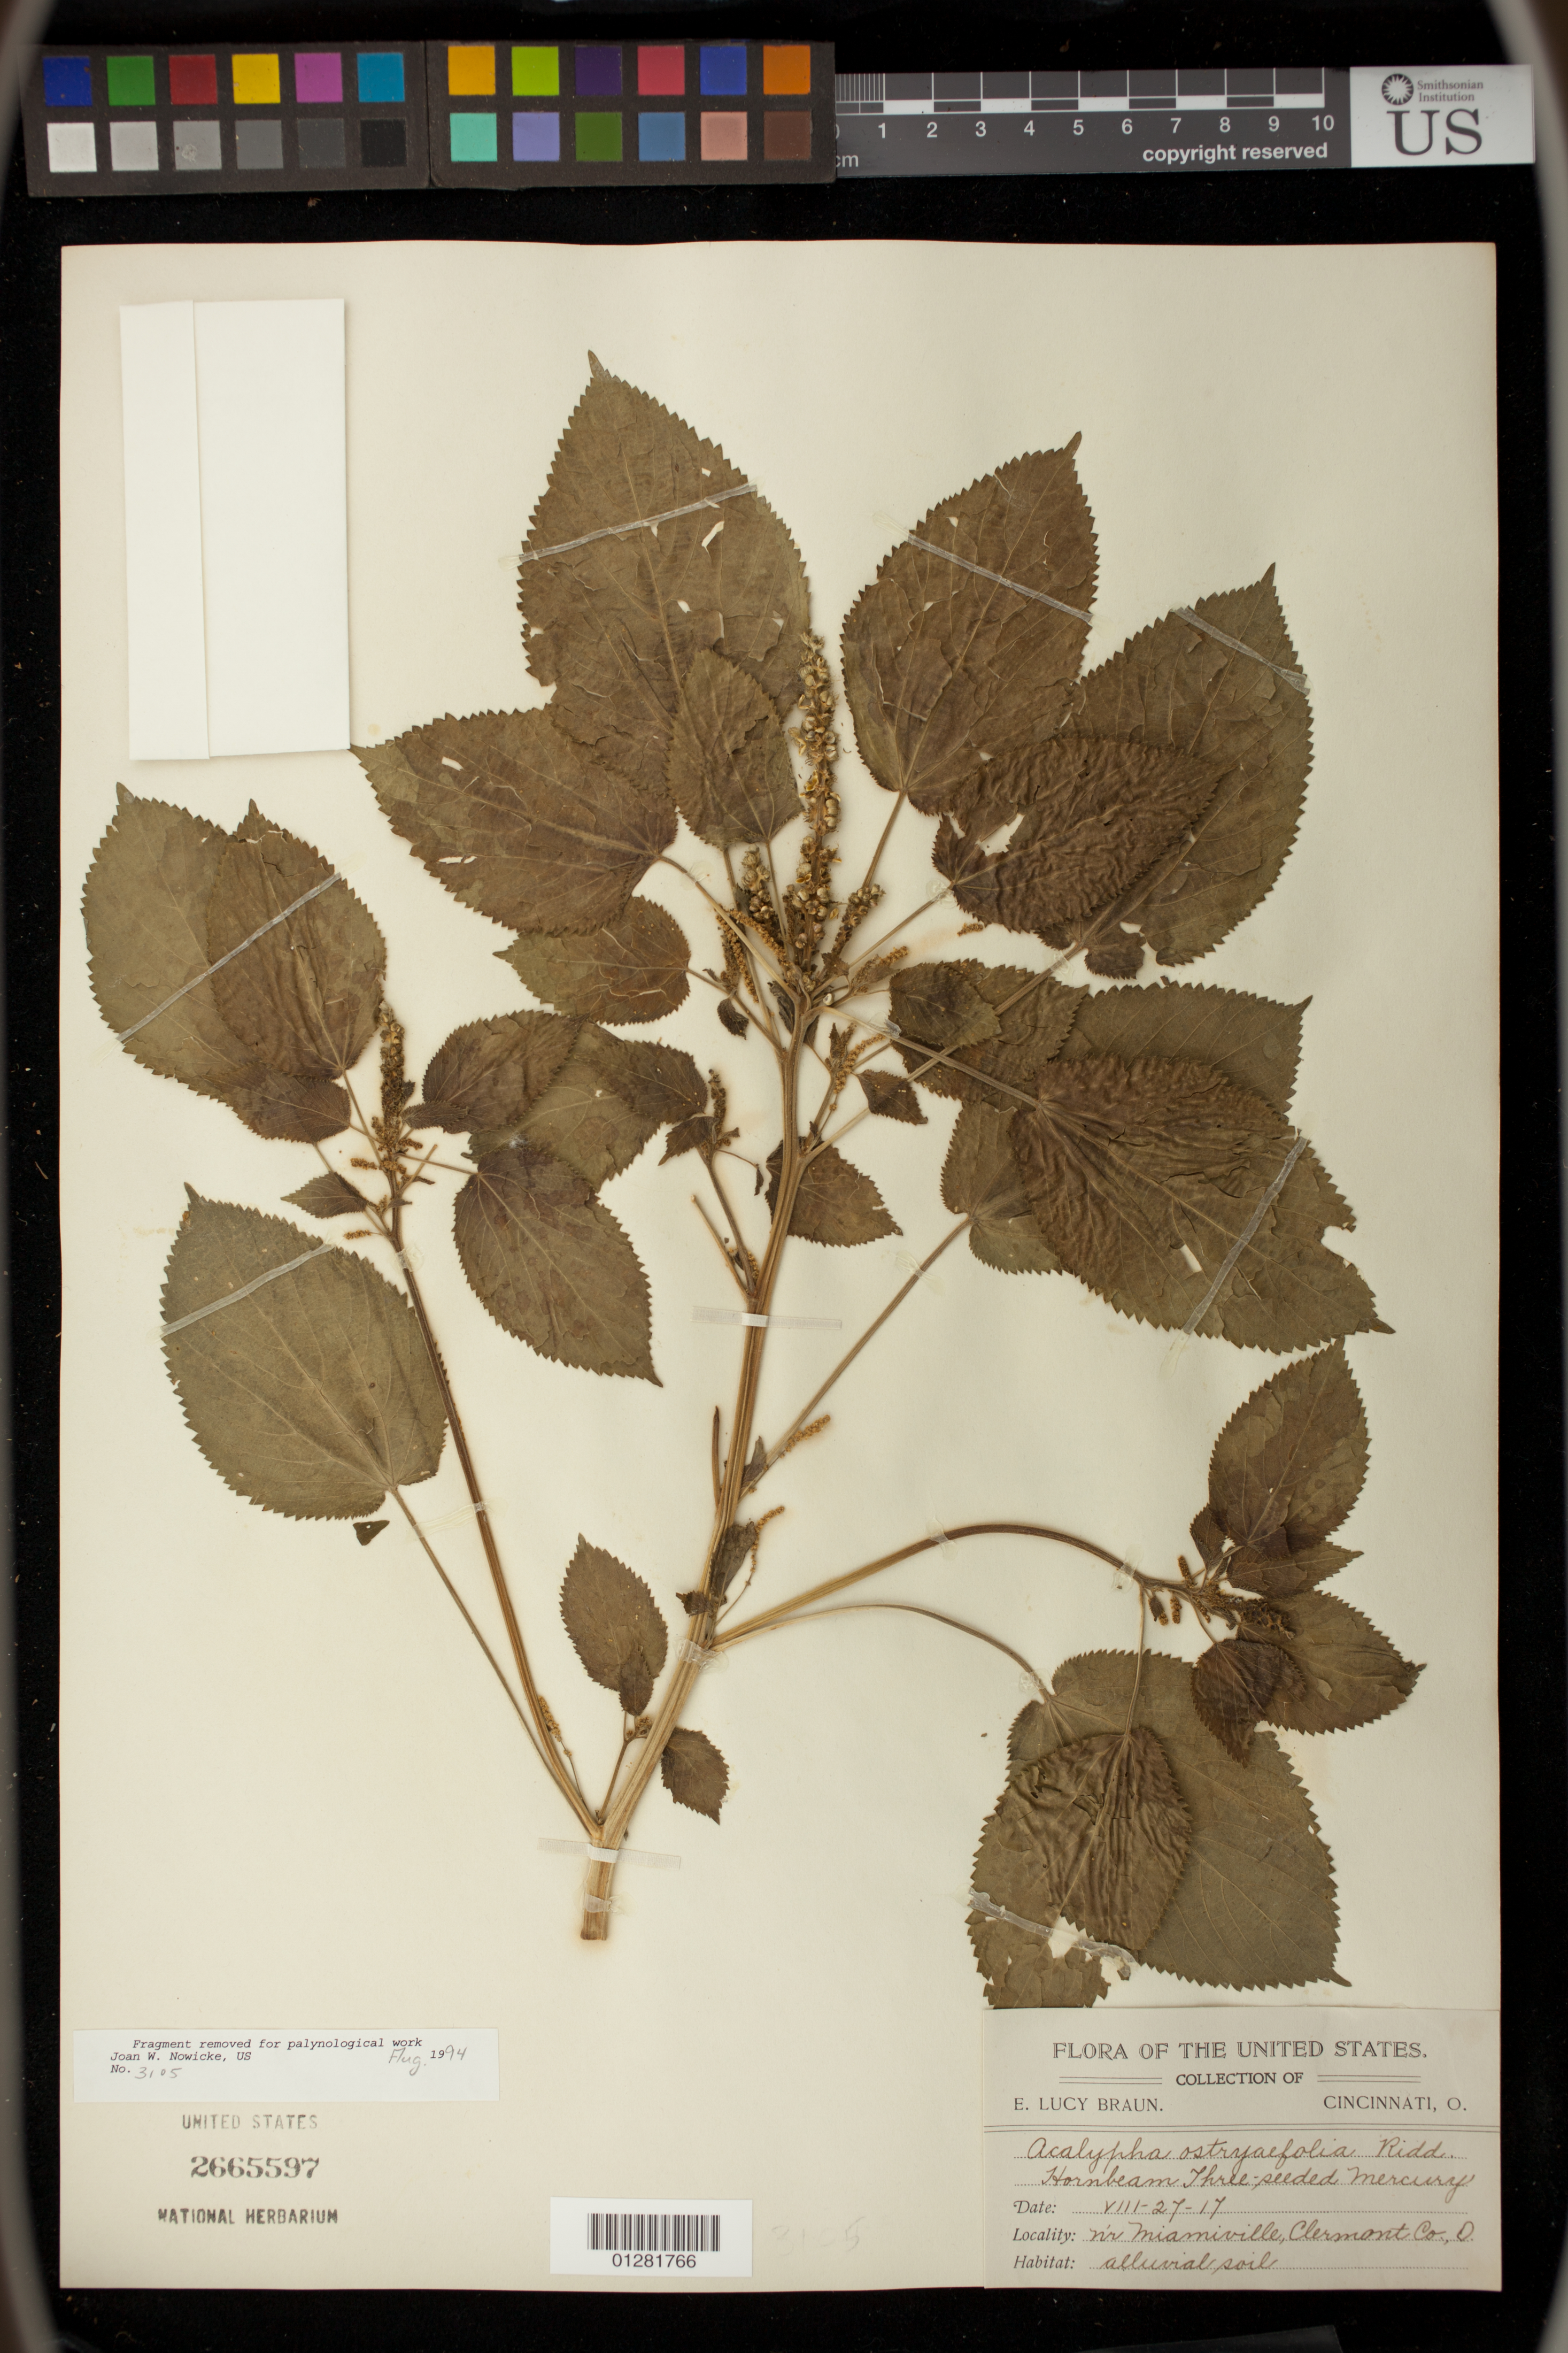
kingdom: Plantae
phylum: Tracheophyta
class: Magnoliopsida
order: Malpighiales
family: Euphorbiaceae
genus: Acalypha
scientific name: Acalypha ostryifolia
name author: Ridd.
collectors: E. L. Braun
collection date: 1917-08-27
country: United States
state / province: Ohio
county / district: Clermont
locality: near Miamiville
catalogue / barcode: US 2665597